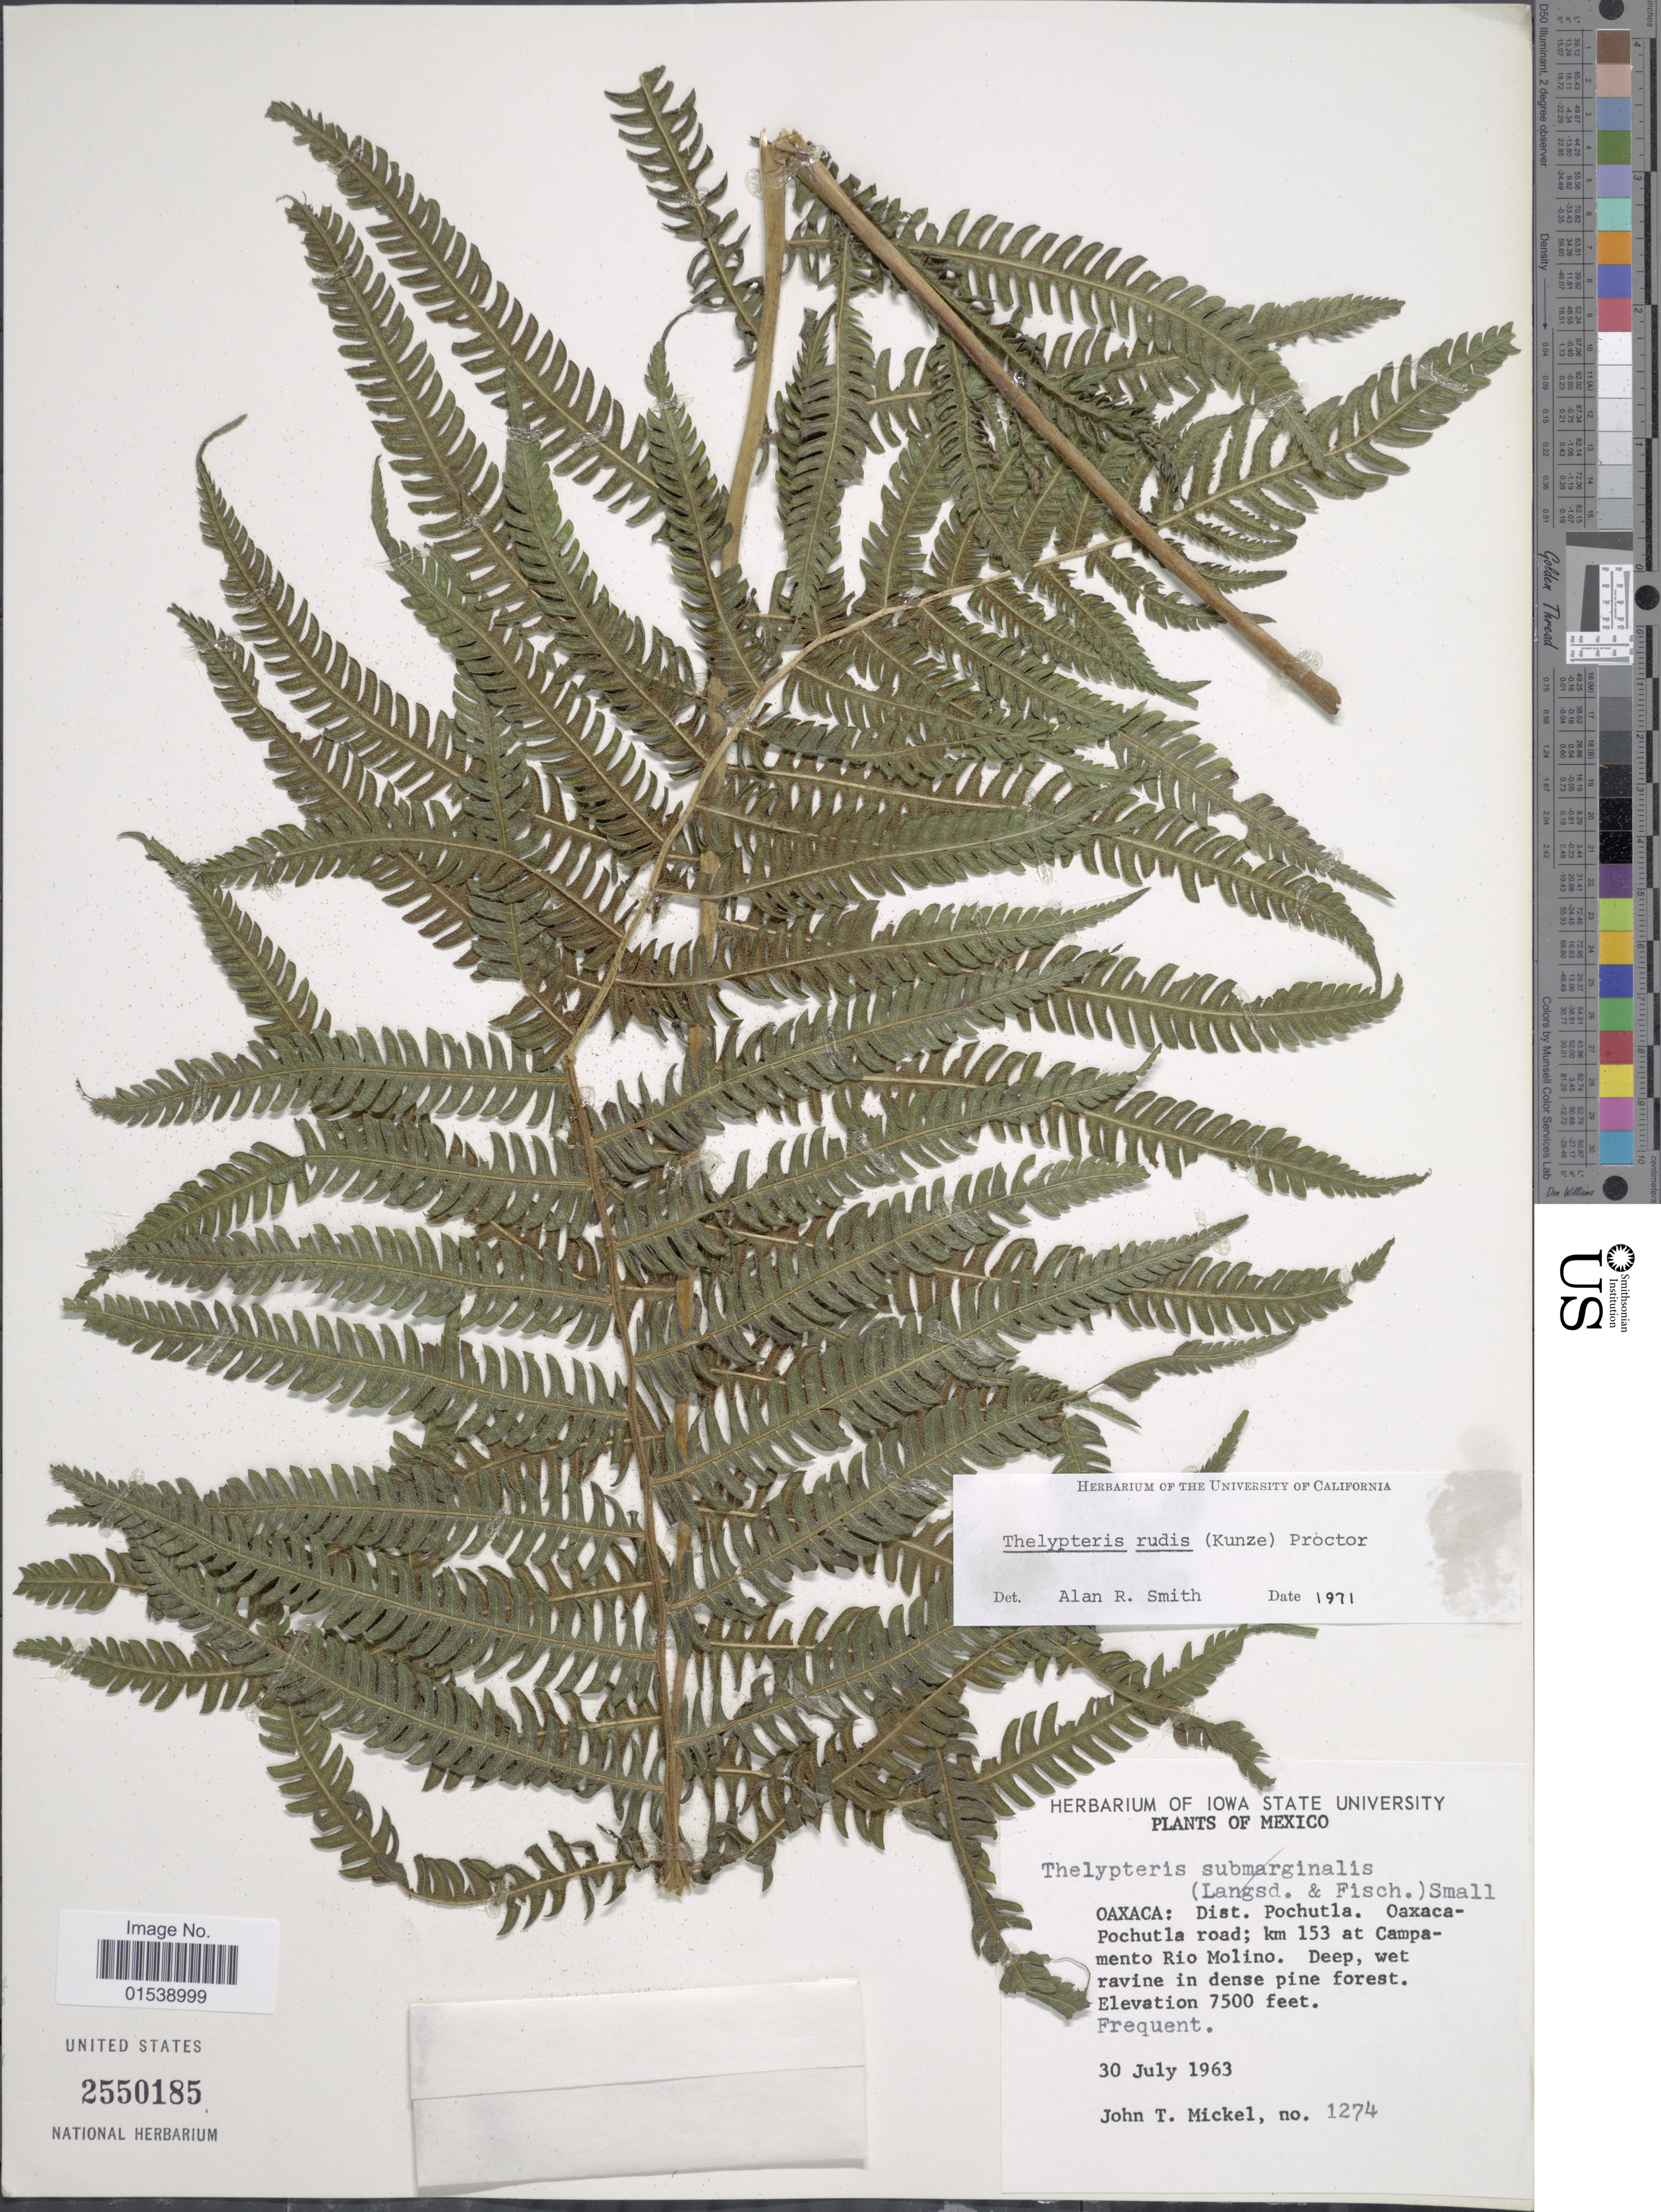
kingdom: Plantae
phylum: Tracheophyta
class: Polypodiopsida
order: Polypodiales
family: Thelypteridaceae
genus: Amauropelta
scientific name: Amauropelta rudis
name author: (Kunze) Pic. Serm.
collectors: J. T. Mickel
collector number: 1274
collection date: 1963-07-30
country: Mexico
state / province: Oaxaca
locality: Oaxaca: Dist. Pochutla, Oaxaca-Pochutla road; km 153 at Campamento Rio Molina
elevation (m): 2286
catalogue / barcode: US 2550185